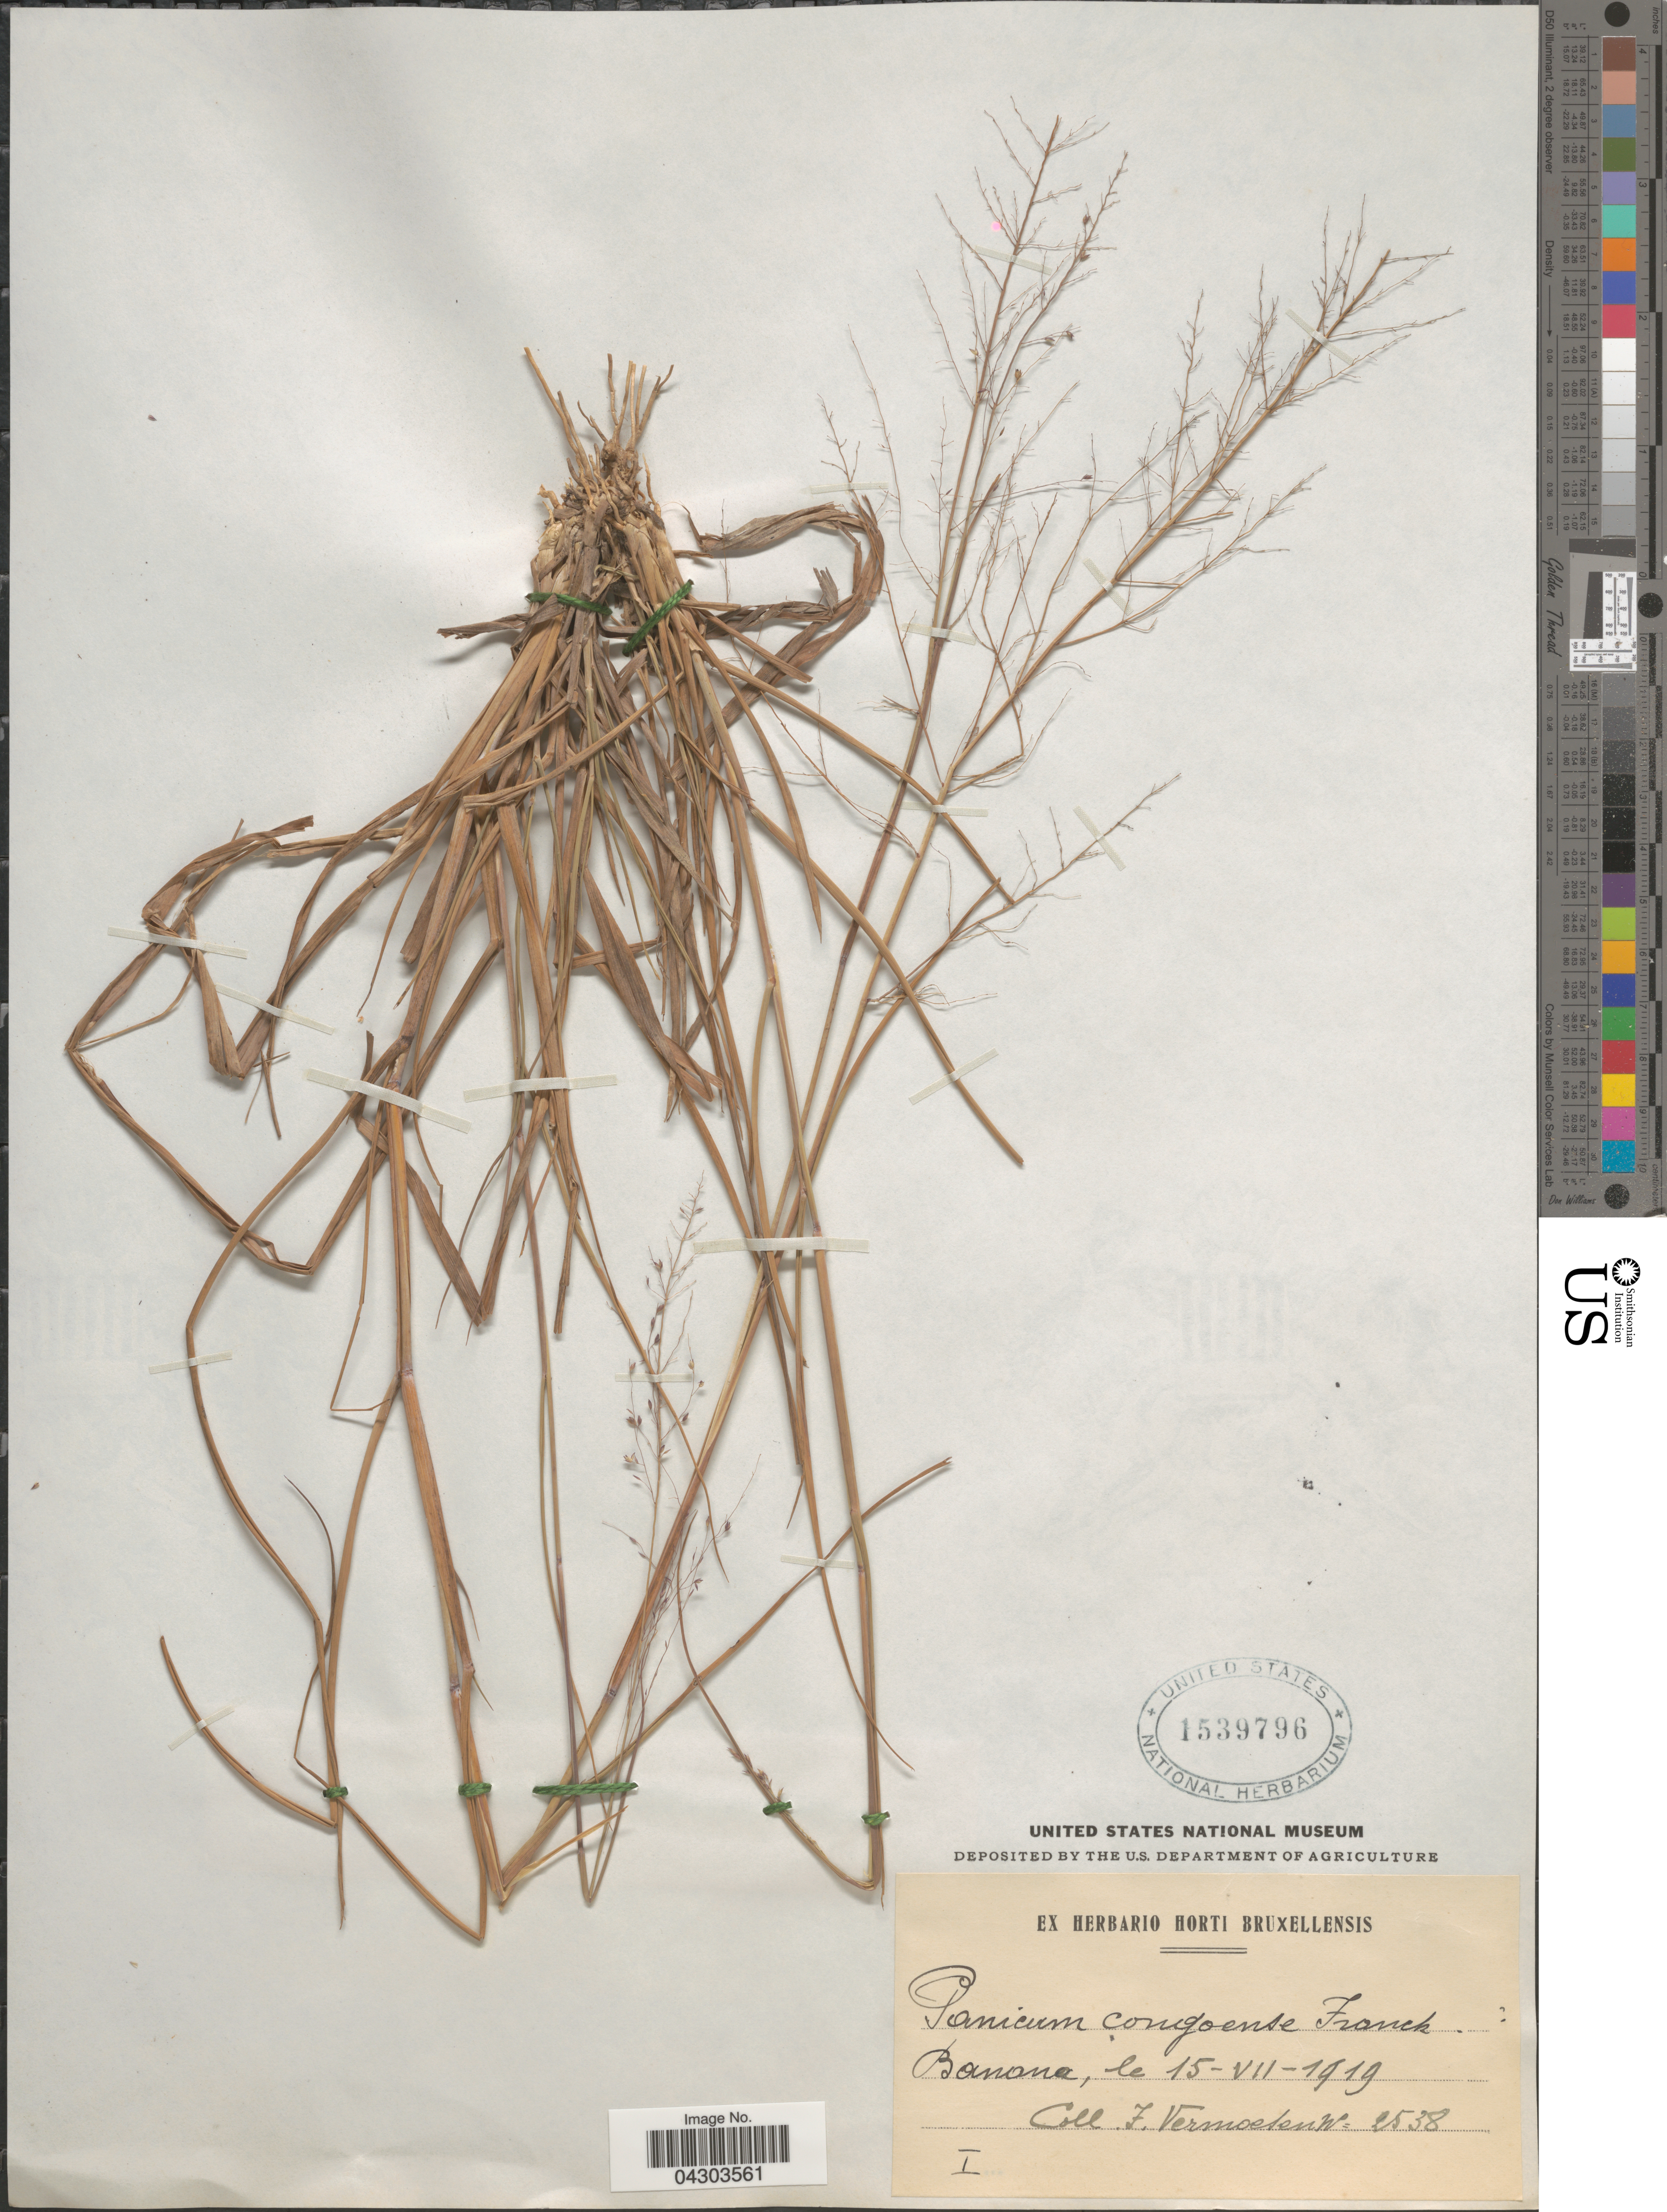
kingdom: Plantae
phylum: Tracheophyta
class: Liliopsida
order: Poales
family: Poaceae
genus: Panicum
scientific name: Panicum congoense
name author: Franch.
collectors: F. Vermoeten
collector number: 2538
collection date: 1919-07-15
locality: Banana.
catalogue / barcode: US 1539796